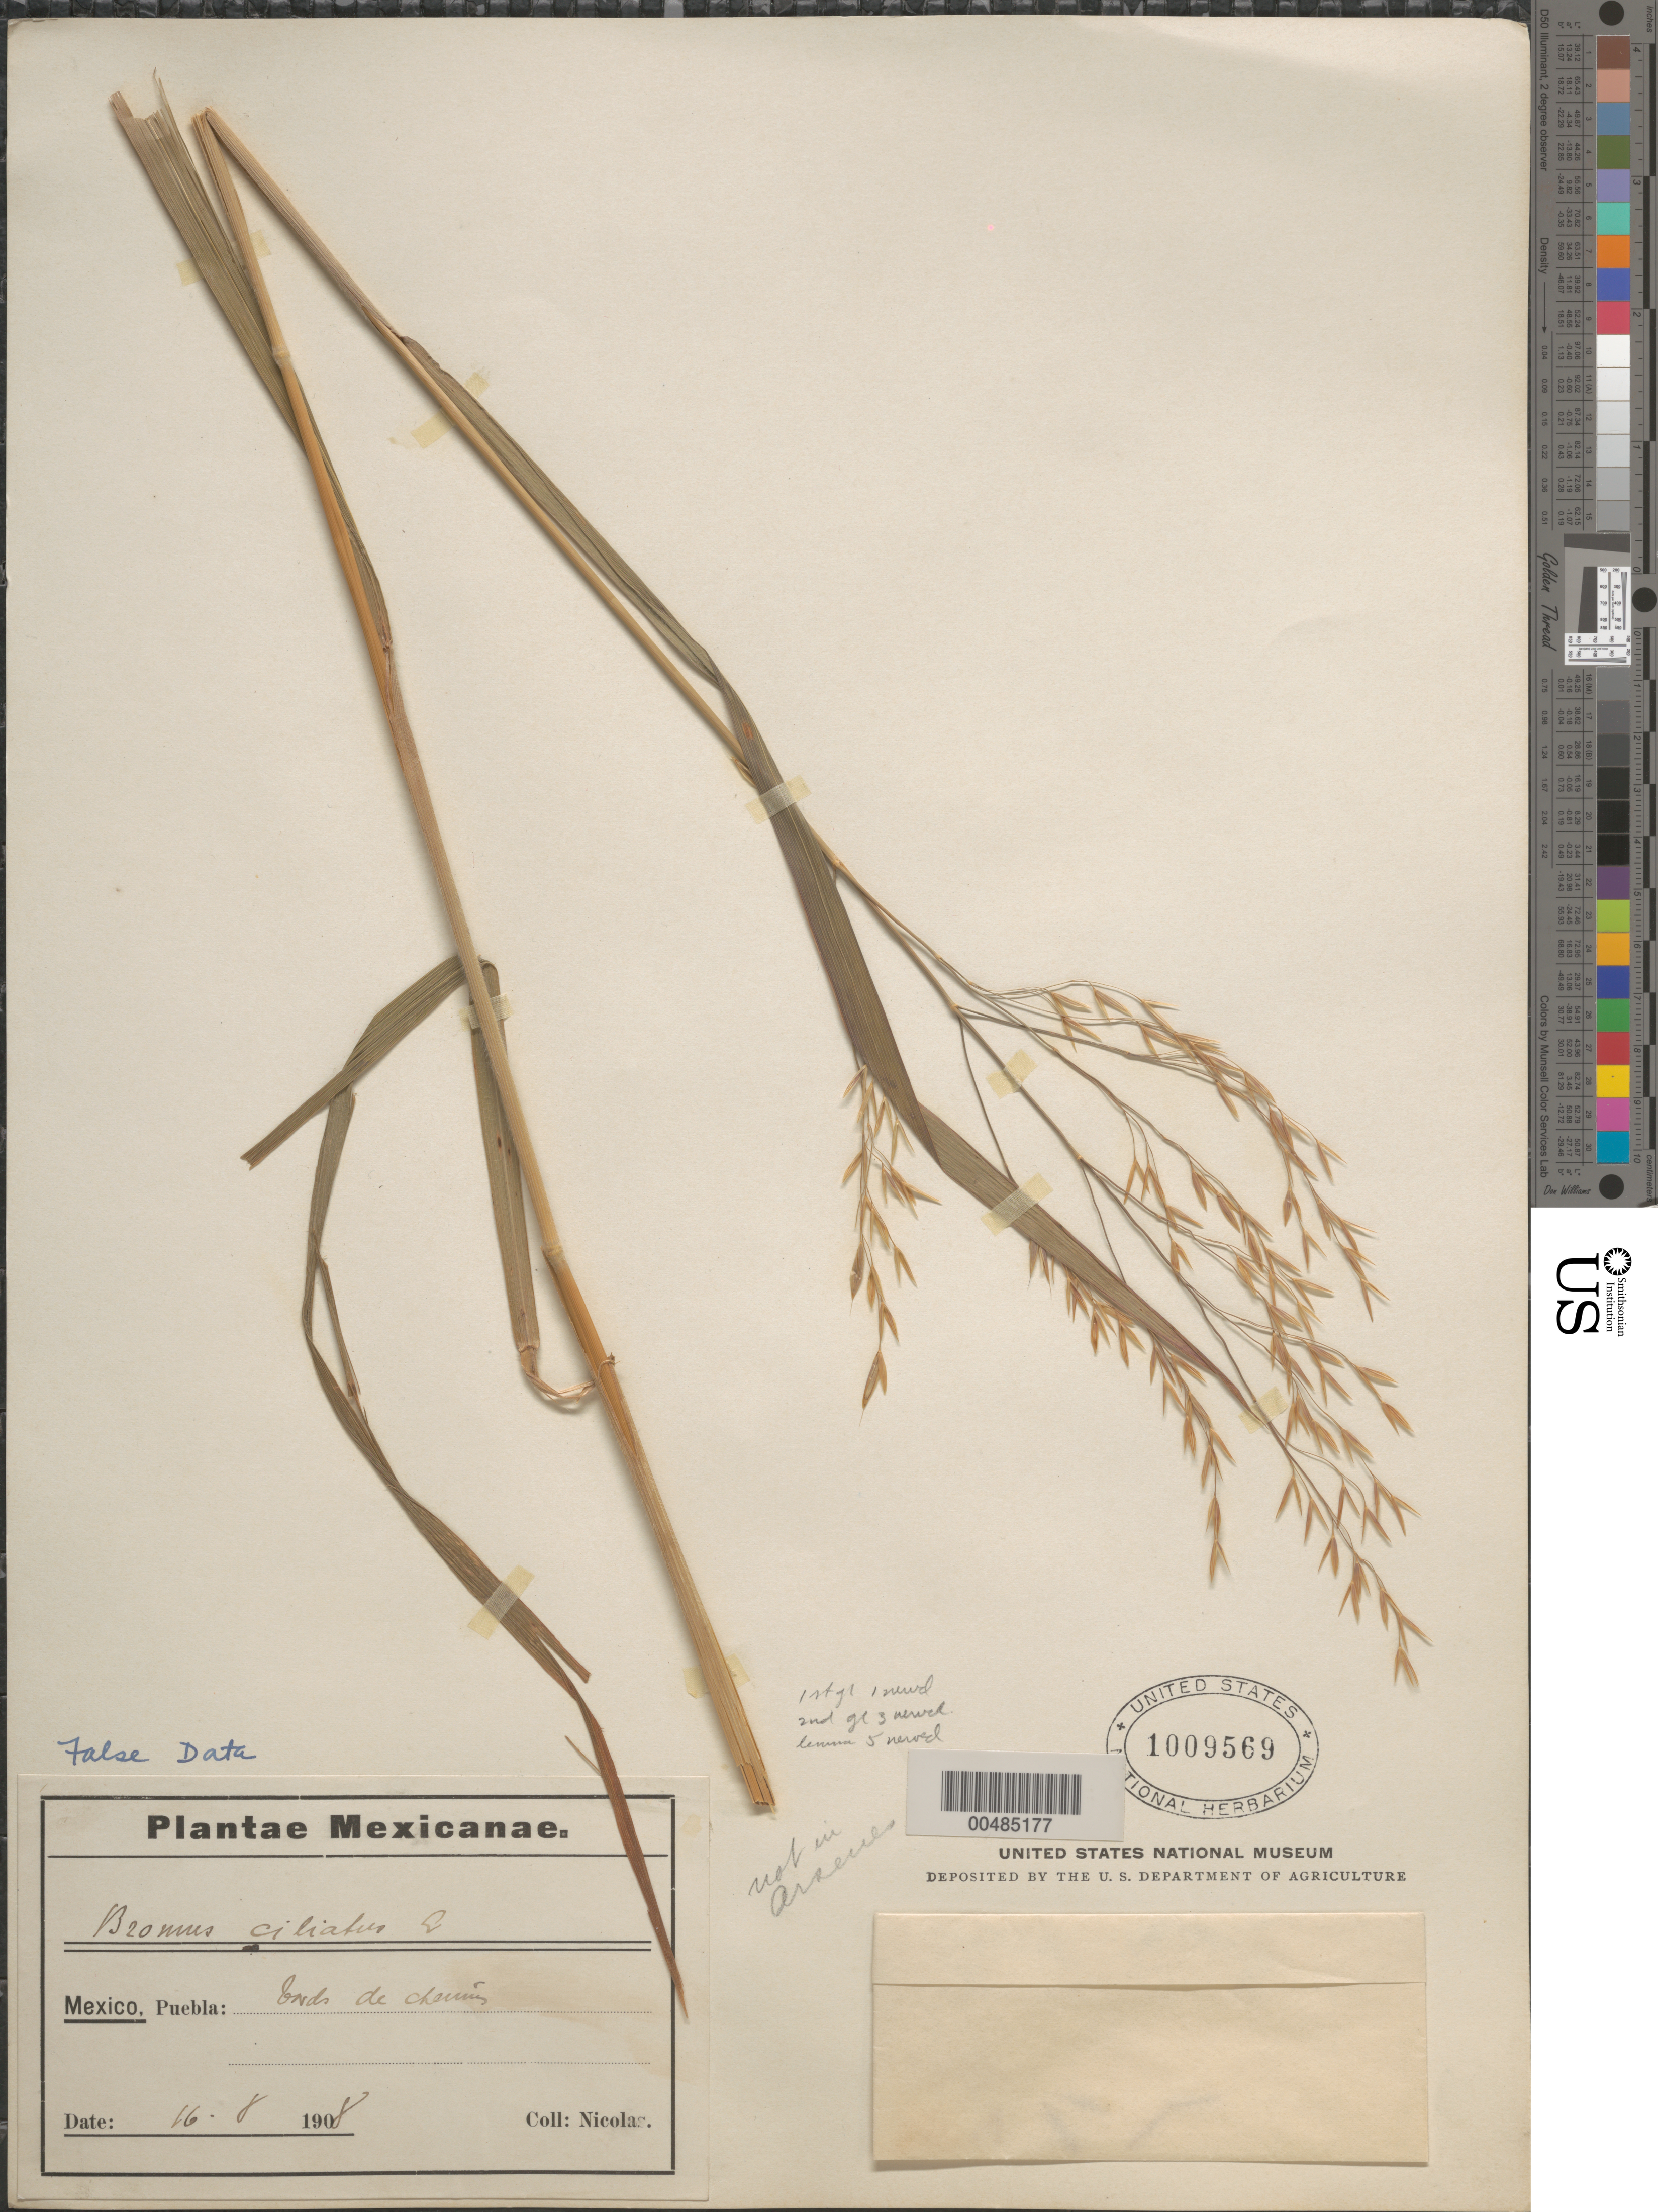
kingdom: Plantae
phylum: Tracheophyta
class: Liliopsida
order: Poales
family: Poaceae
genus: Bromus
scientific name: Bromus sp.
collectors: -. Nicolas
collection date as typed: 16 Aug 1908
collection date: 1908-08-16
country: Mexico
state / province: Puebla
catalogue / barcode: US 1009569